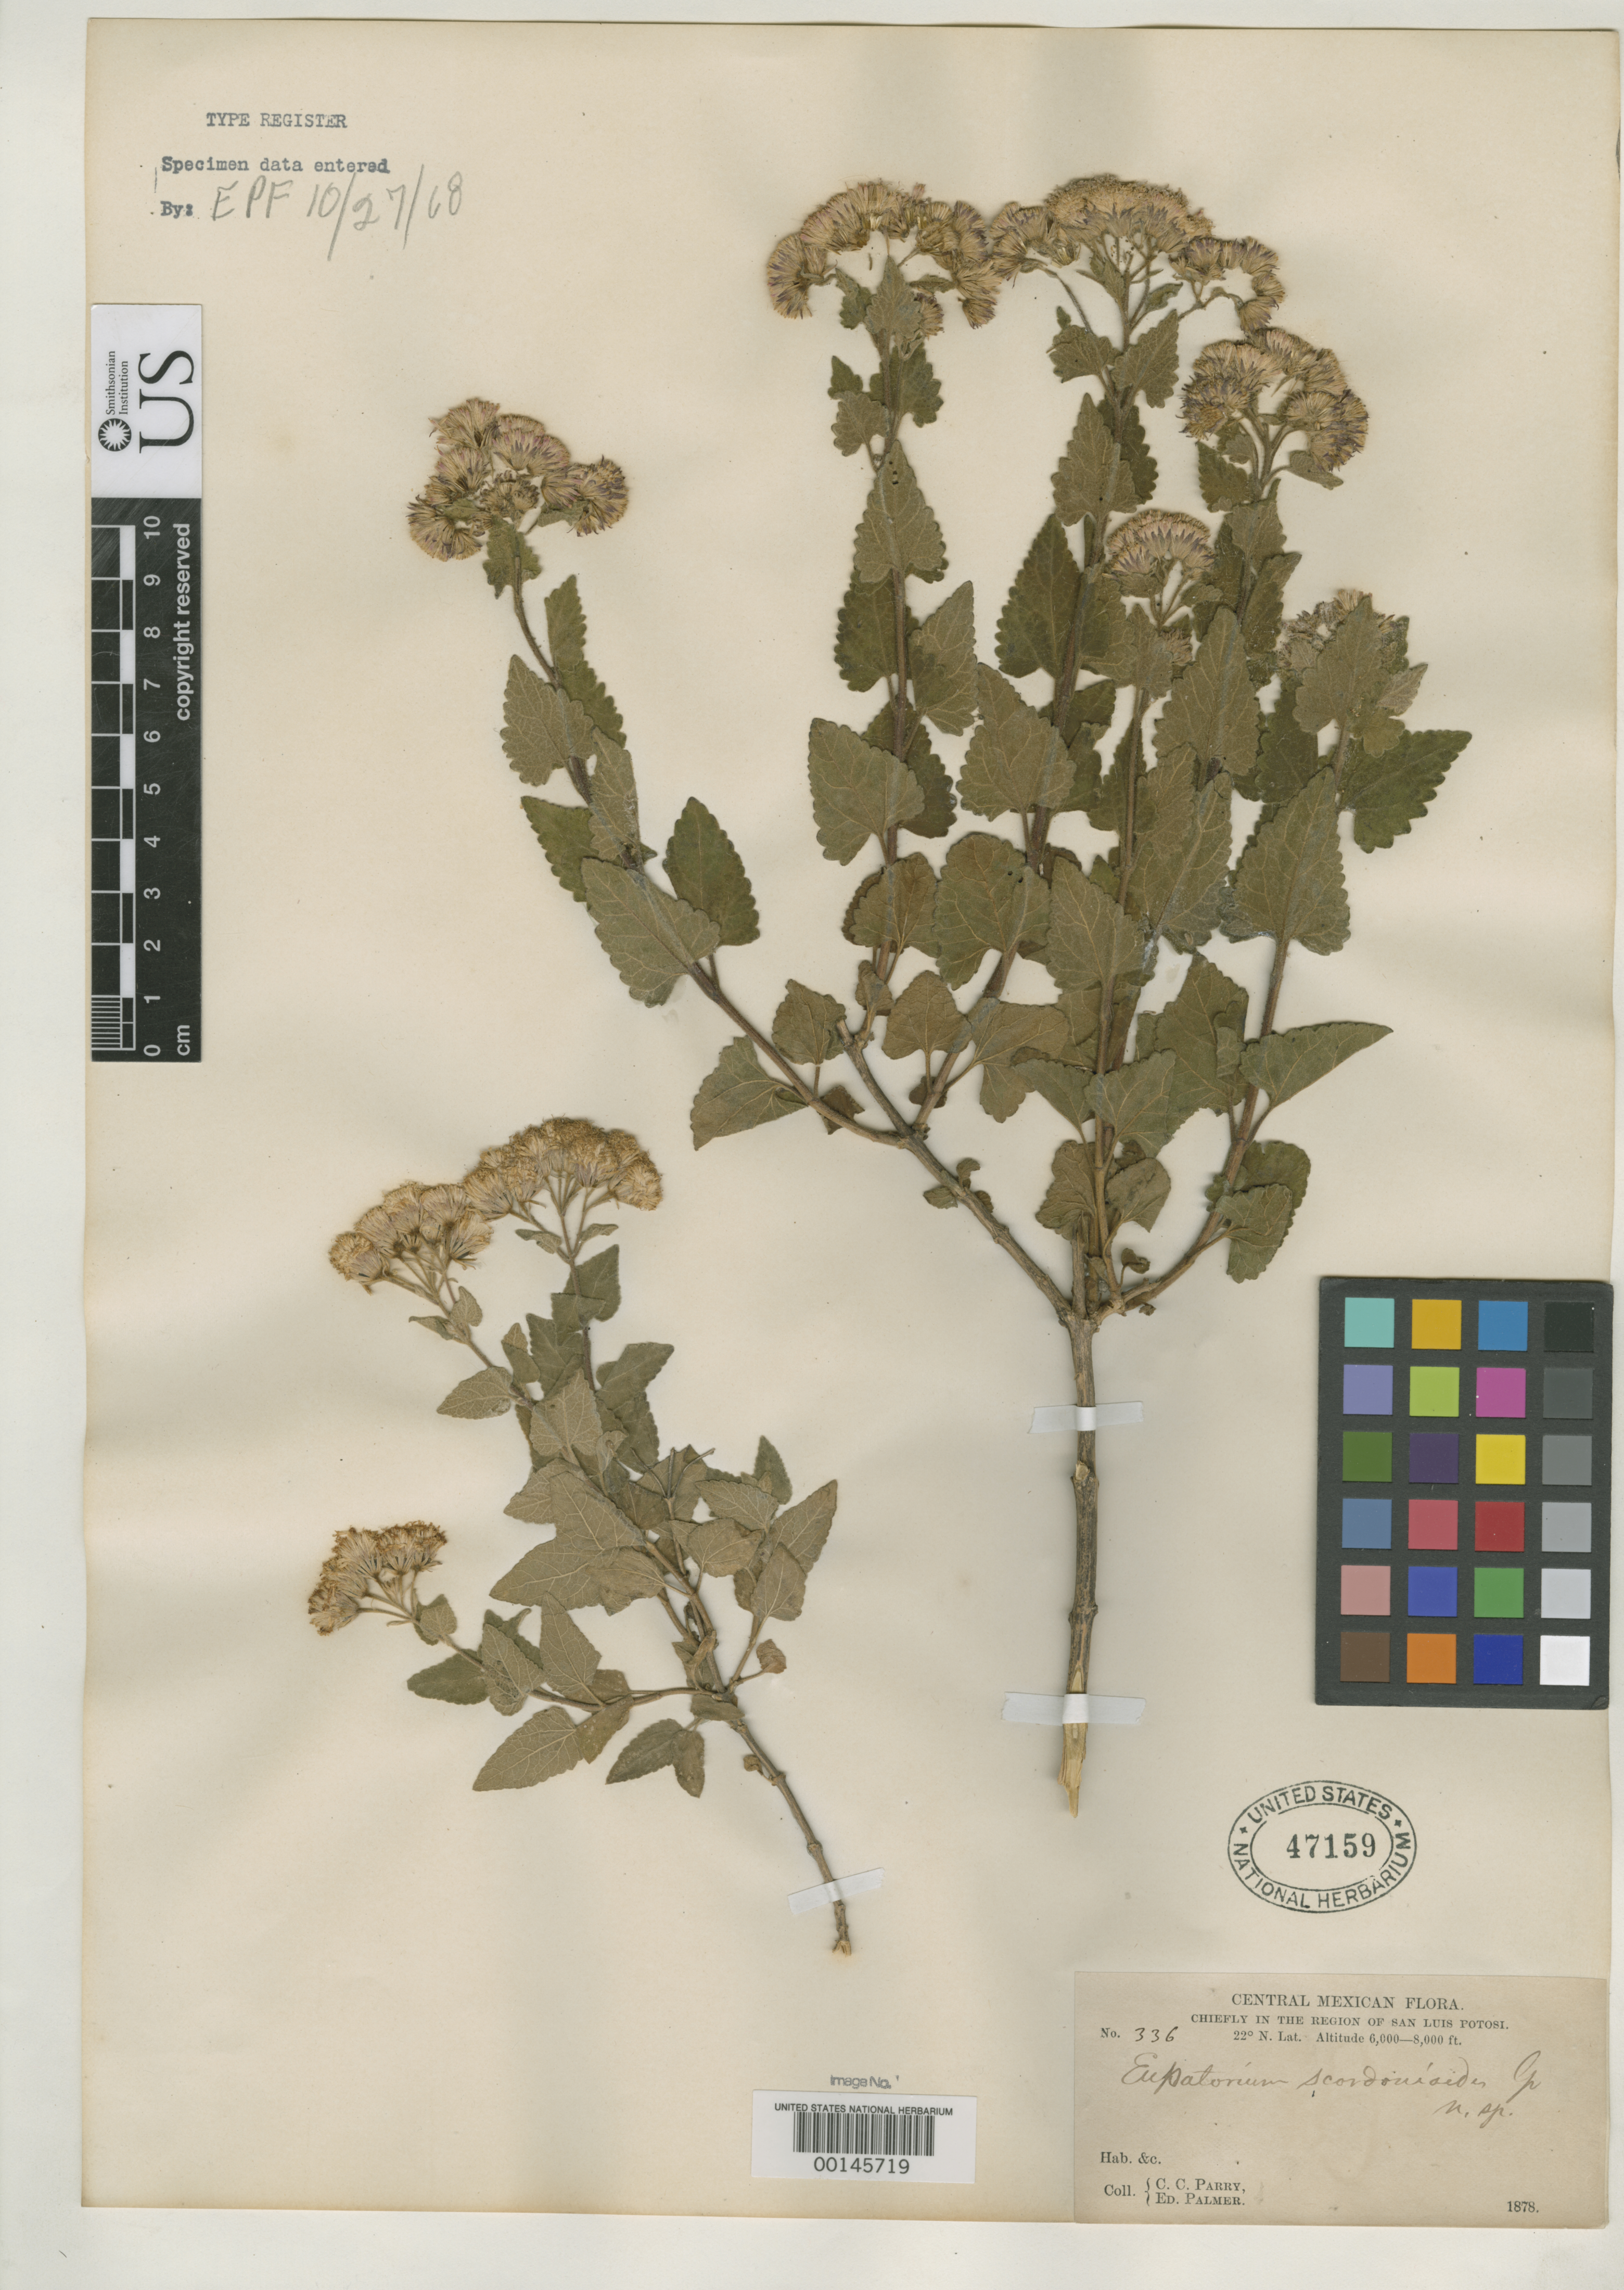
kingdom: Plantae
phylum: Tracheophyta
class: Magnoliopsida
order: Asterales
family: Asteraceae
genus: Eupatorium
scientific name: Eupatorium scorodonioides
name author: A. Gray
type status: Isotype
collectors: C. C. Parry & E. Palmer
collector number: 336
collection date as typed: May 1878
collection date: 1878-05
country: Mexico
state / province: San Luis Potosi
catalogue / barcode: US 47159